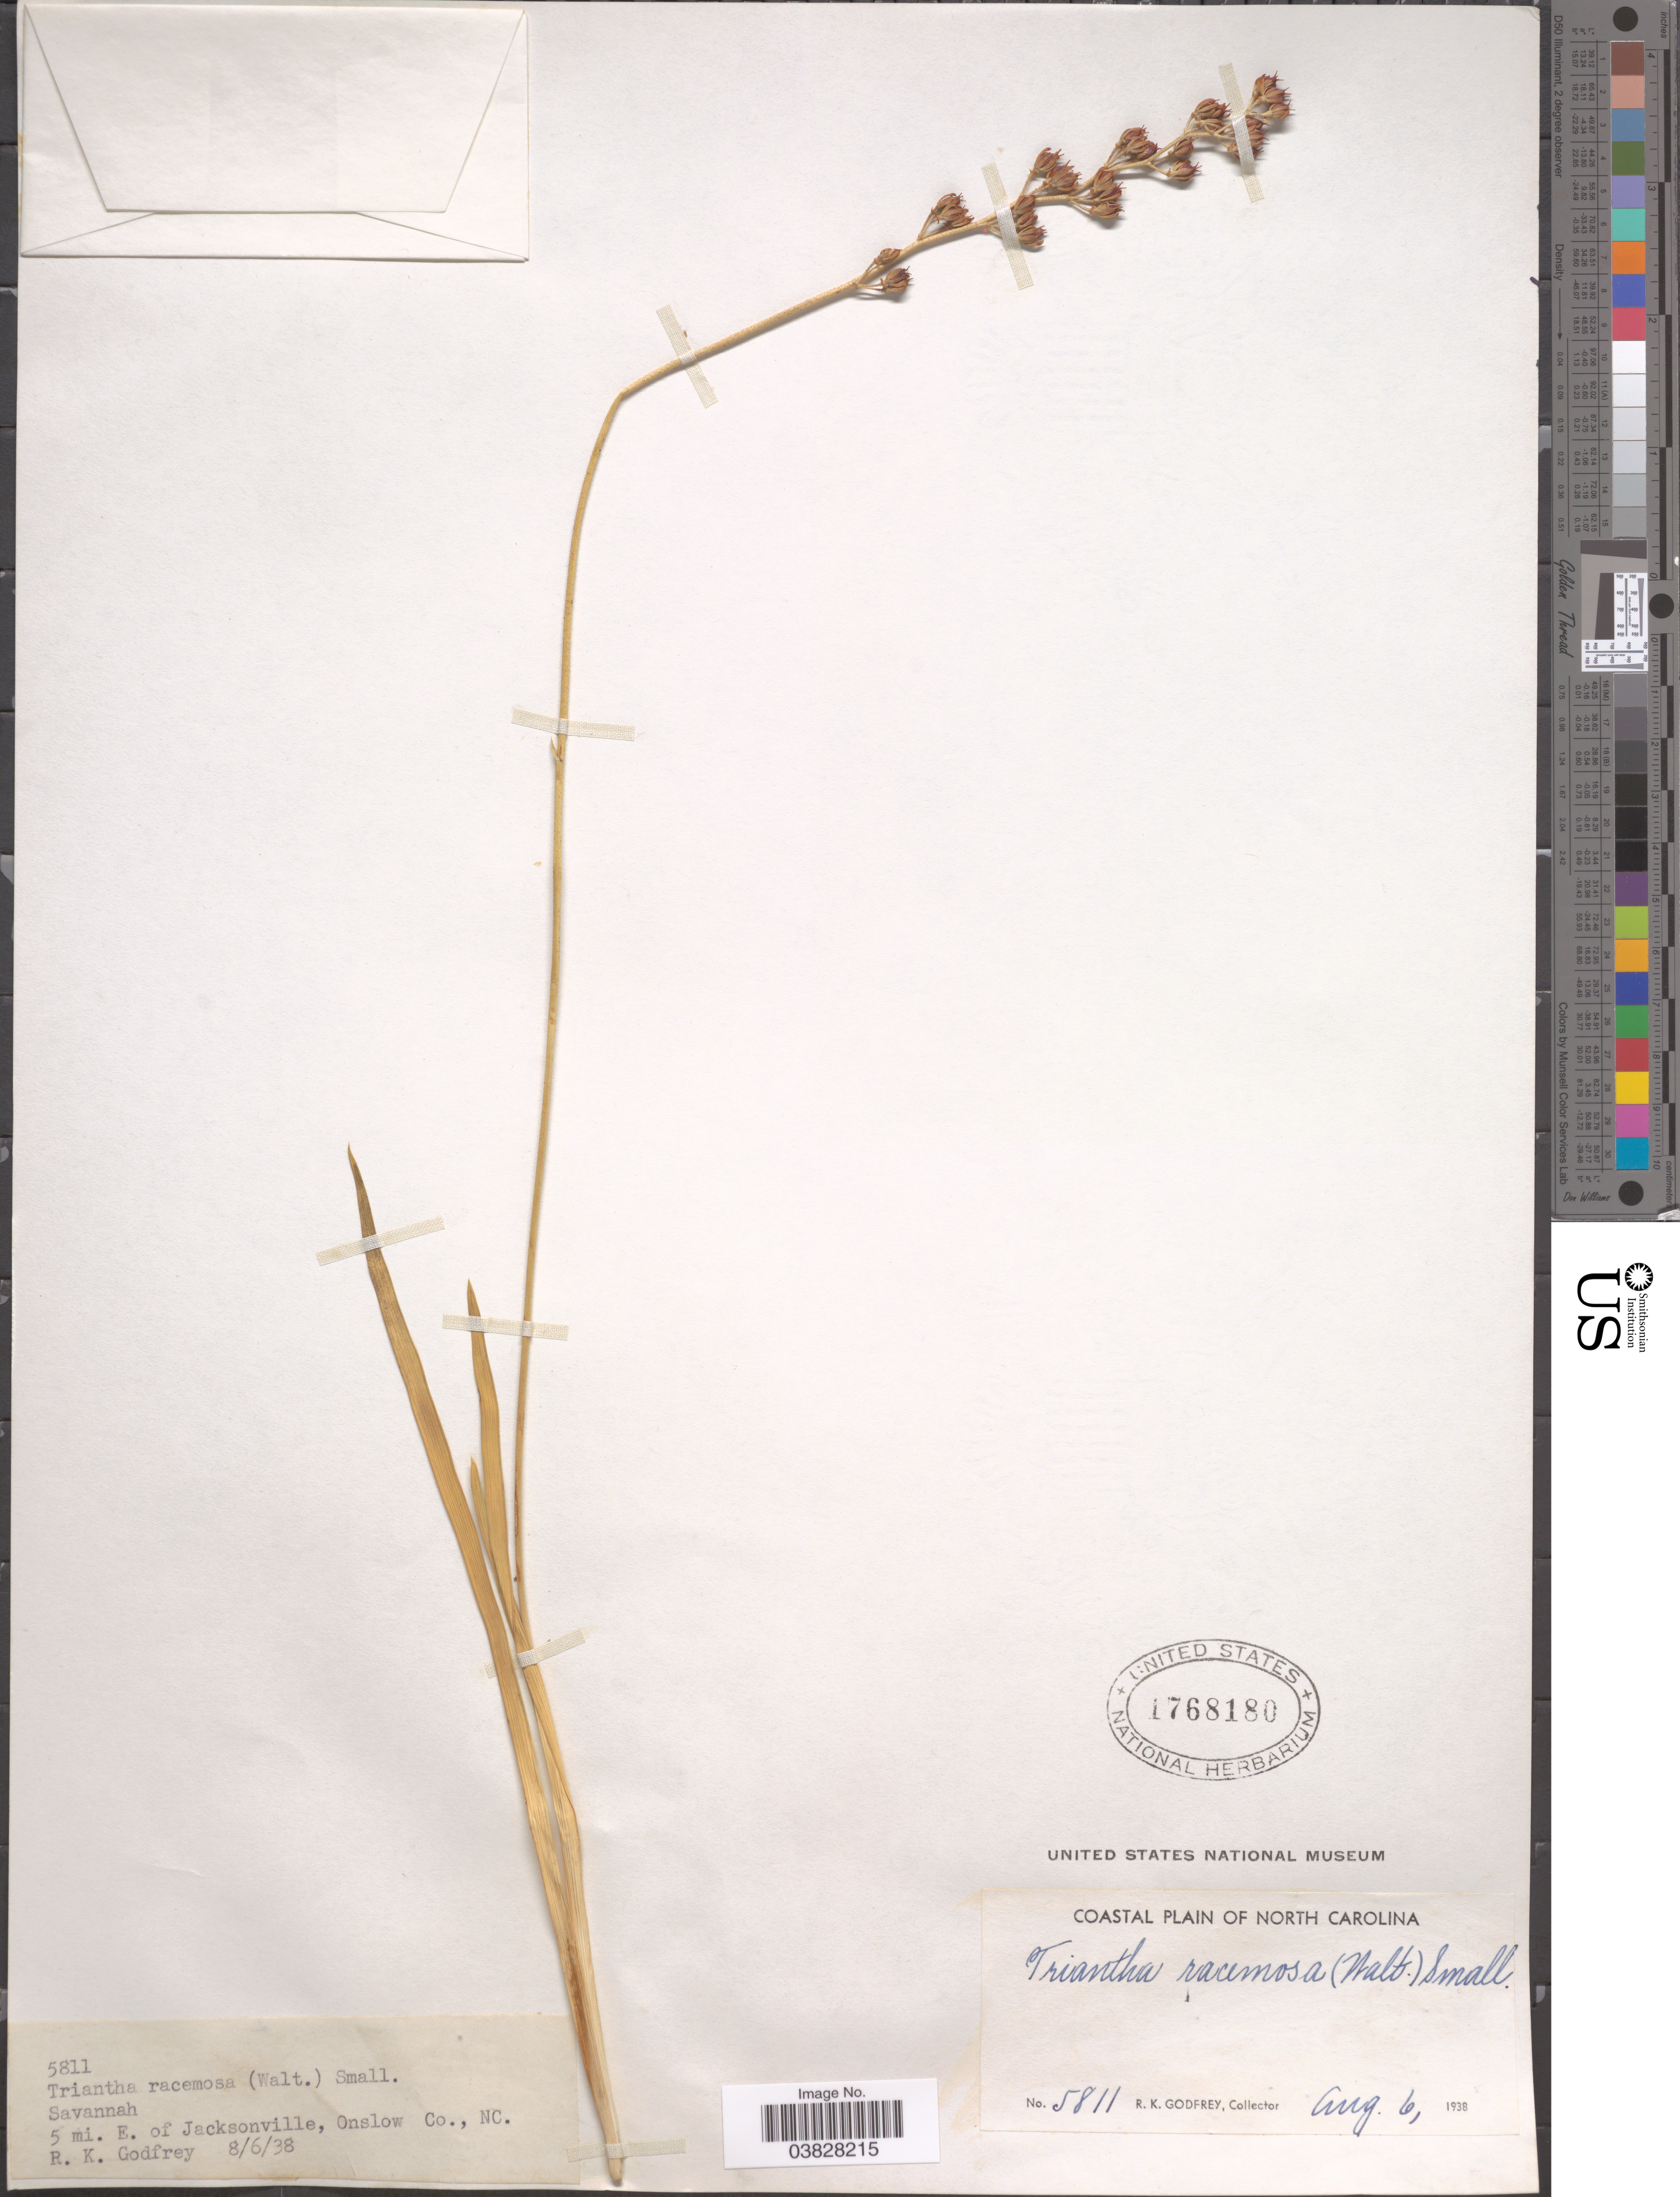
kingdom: Plantae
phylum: Tracheophyta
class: Liliopsida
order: Alismatales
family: Tofieldiaceae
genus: Triantha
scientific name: Triantha racemosa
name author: (Walter) Small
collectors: R. K. Godfrey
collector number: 5811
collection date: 1938-08-06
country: United States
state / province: North Carolina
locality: Coastal Plain of North Carolina. 5 mi. E. of Jacksonville, Onslow Co.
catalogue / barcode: US 1768180